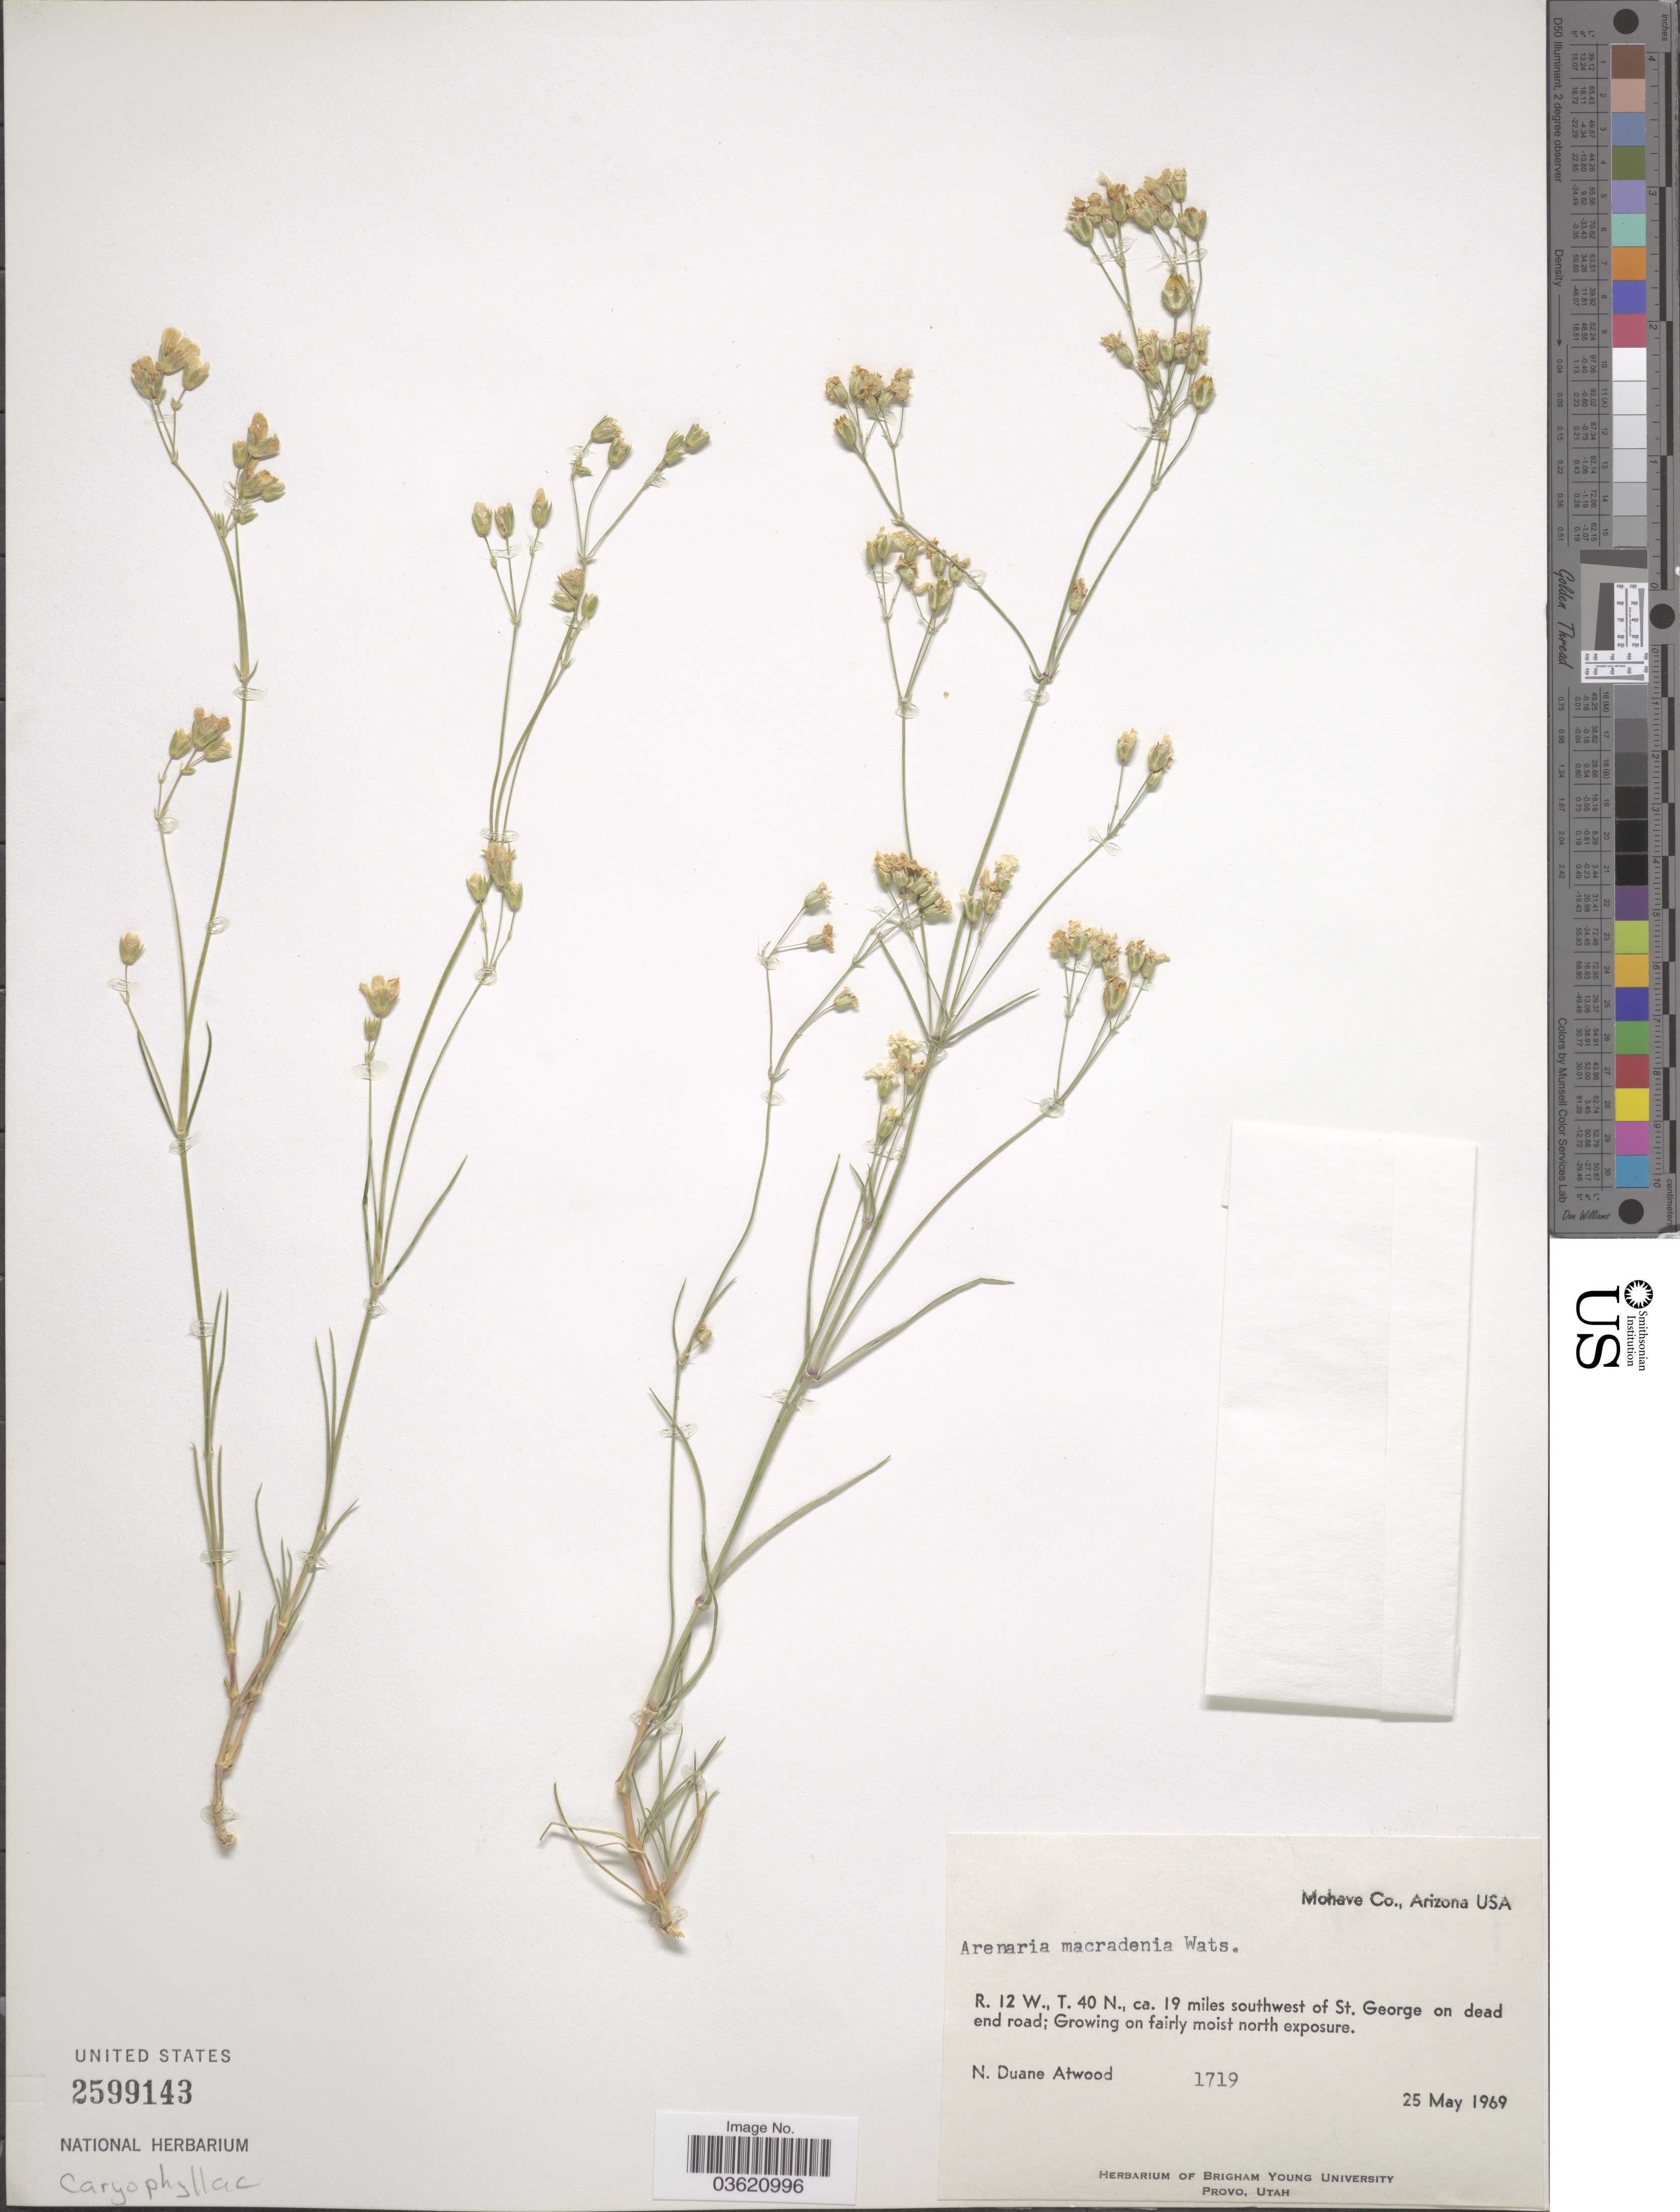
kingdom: Plantae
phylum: Tracheophyta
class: Magnoliopsida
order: Caryophyllales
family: Caryophyllaceae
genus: Eremogone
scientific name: Eremogone macradenia var. macradenia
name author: (S. Watson) Ikonn.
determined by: Strong, Mark T., (BOT), Smithsonian Institution - National Museum of Natural History (UNITED STATES)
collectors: N. Atwood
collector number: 1719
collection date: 1969-05-25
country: United States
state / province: Arizona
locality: Mohave Co. R. 12 W., T. 40 N., ca. 19 miles southwest of St. George on dead end road.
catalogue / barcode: US 2599143